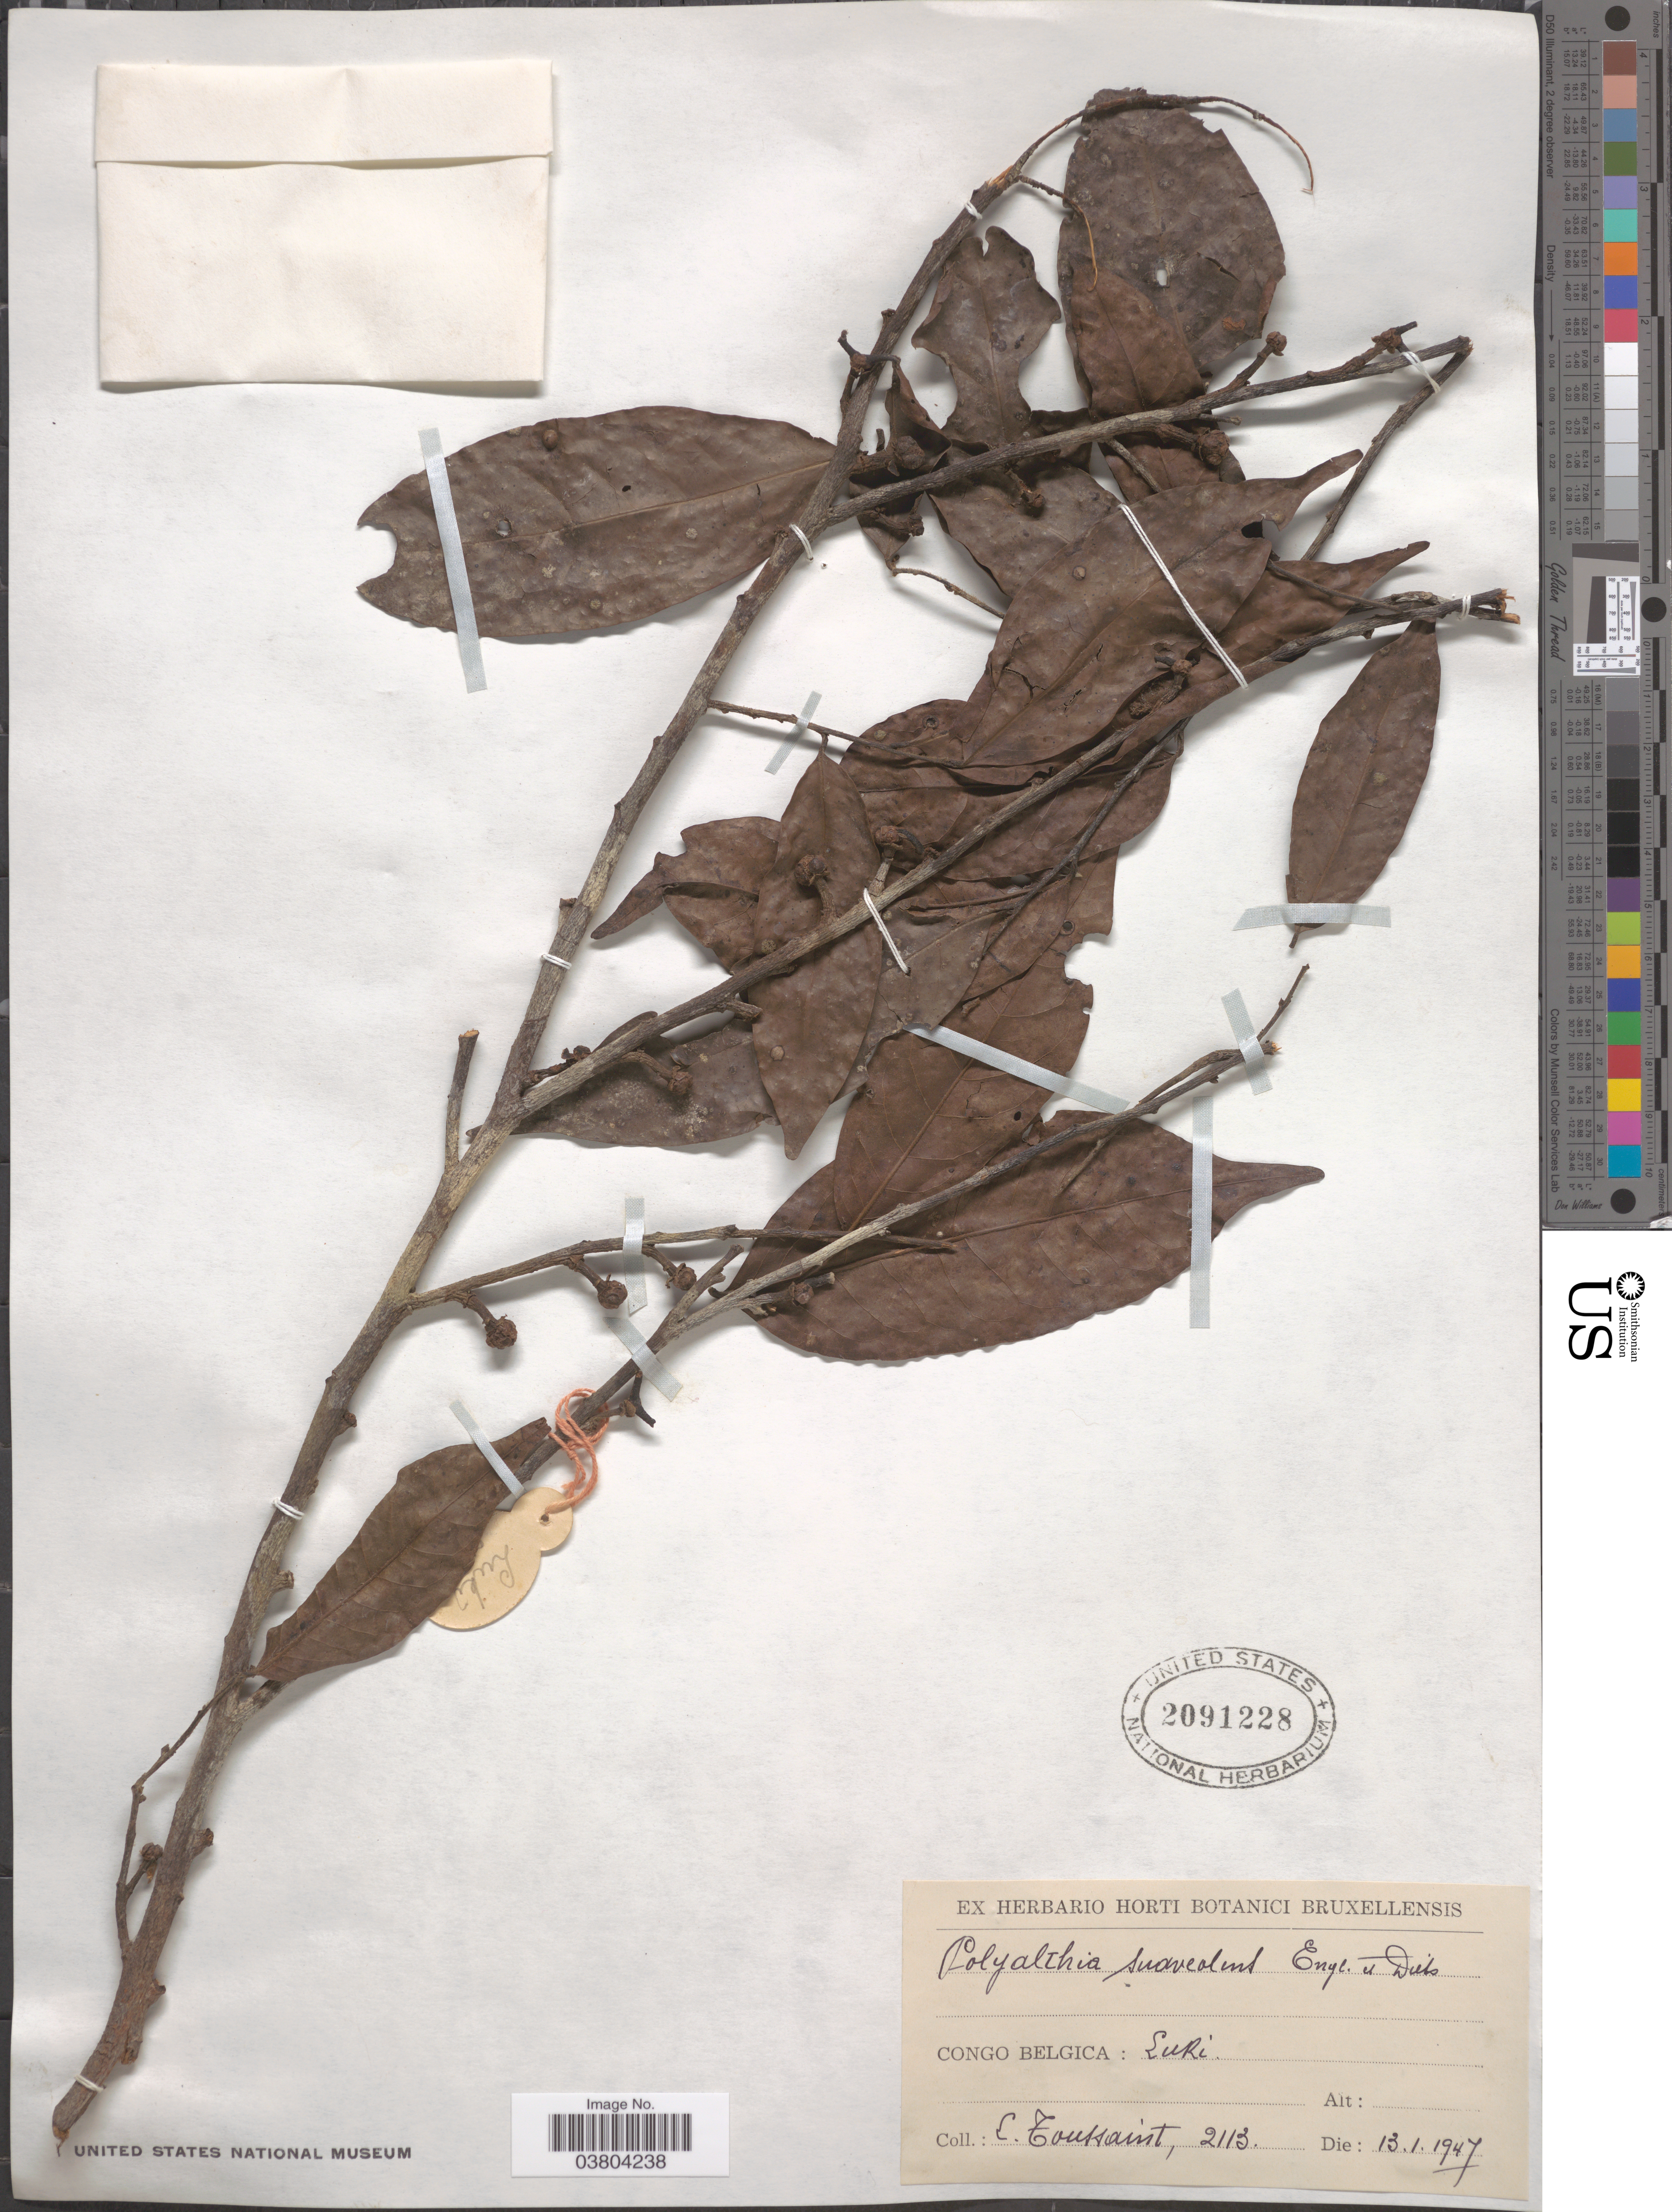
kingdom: Plantae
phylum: Tracheophyta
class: Magnoliopsida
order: Magnoliales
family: Annonaceae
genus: Greenwayodendron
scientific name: Greenwayodendron suaveolens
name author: (Engl. & Diels) Verdc.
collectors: L. Toussaint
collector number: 2113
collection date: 1947-01-13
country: Congo, Democratic Republic of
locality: Congo Belgica: Luki.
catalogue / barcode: US 2091228